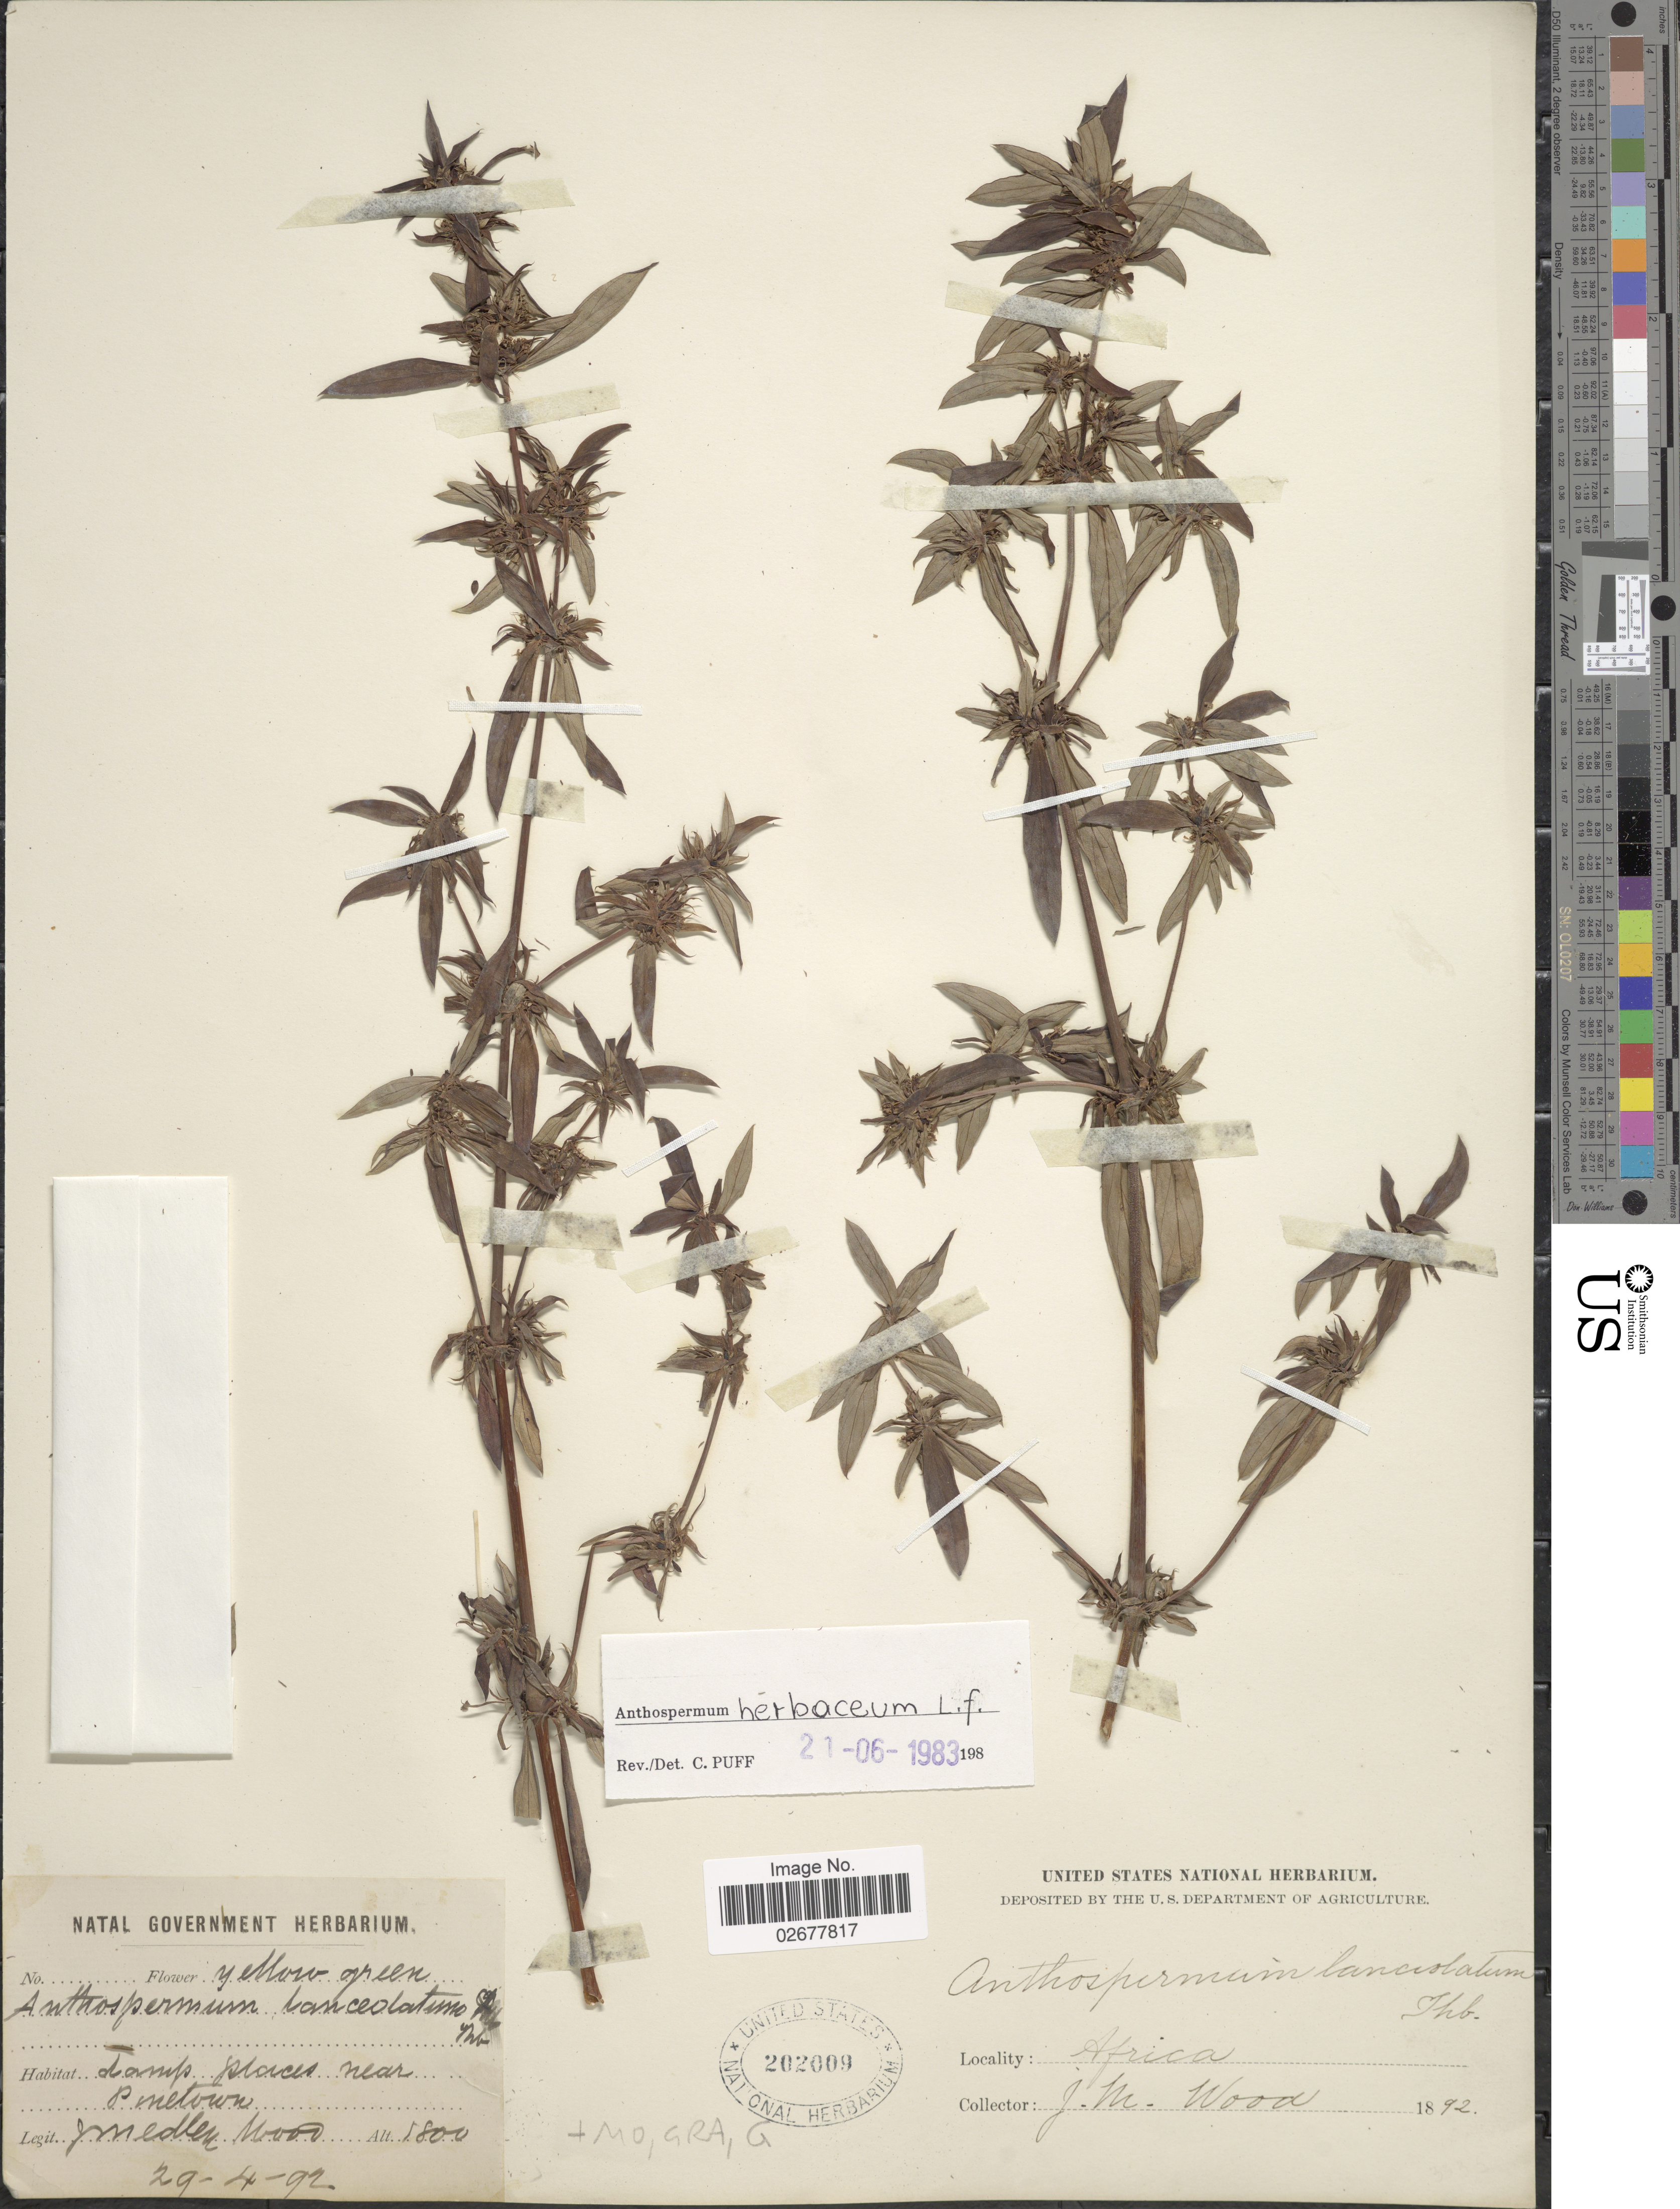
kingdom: Plantae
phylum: Tracheophyta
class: Magnoliopsida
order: Gentianales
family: Rubiaceae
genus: Anthospermum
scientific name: Anthospermum herbaceum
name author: L. f.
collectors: J. Medley Wood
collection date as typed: Transcribed d/m/y: 29/4/92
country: South Africa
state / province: KwaZulu-Natal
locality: Damp places near Pinetown, Africa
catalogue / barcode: US 202009